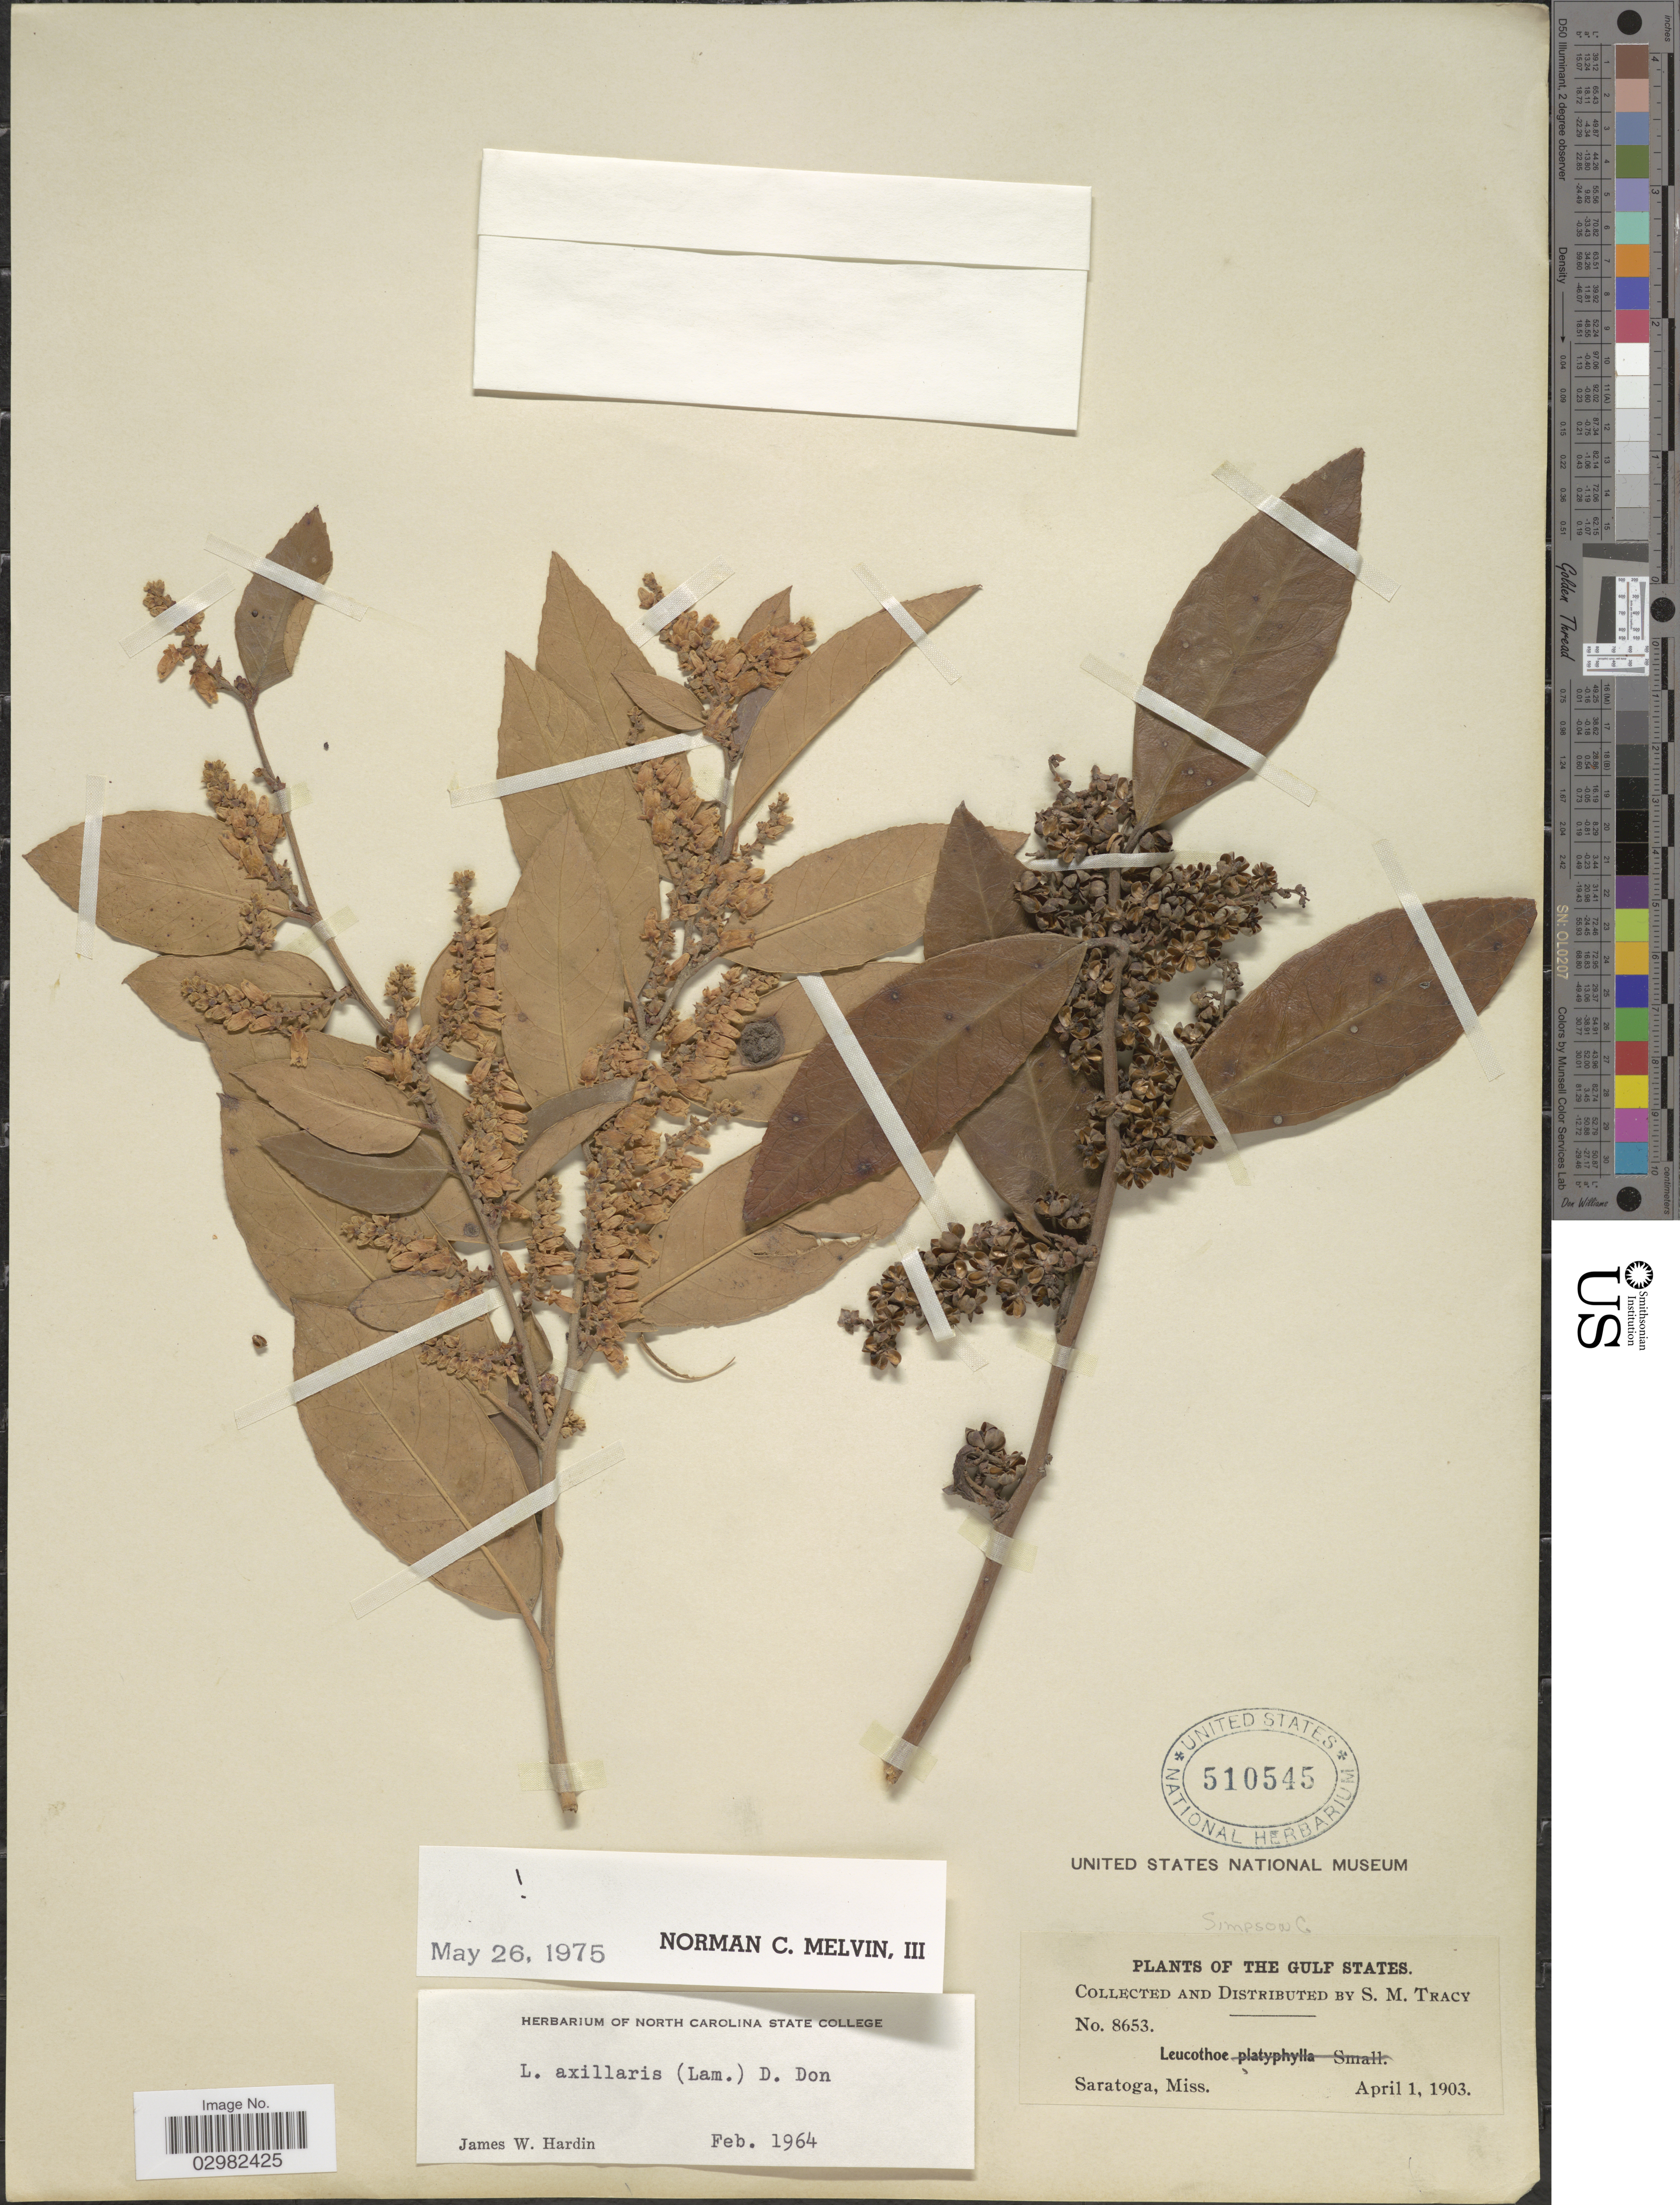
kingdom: Plantae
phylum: Tracheophyta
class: Magnoliopsida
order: Ericales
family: Ericaceae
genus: Leucothoe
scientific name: Leucothoë axillaris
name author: (Lam.) D. Don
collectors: S. M. Tracy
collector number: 8653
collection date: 1903-04-01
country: United States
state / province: Mississippi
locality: The Gulf States, Saratoga, Miss.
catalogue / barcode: US 510545